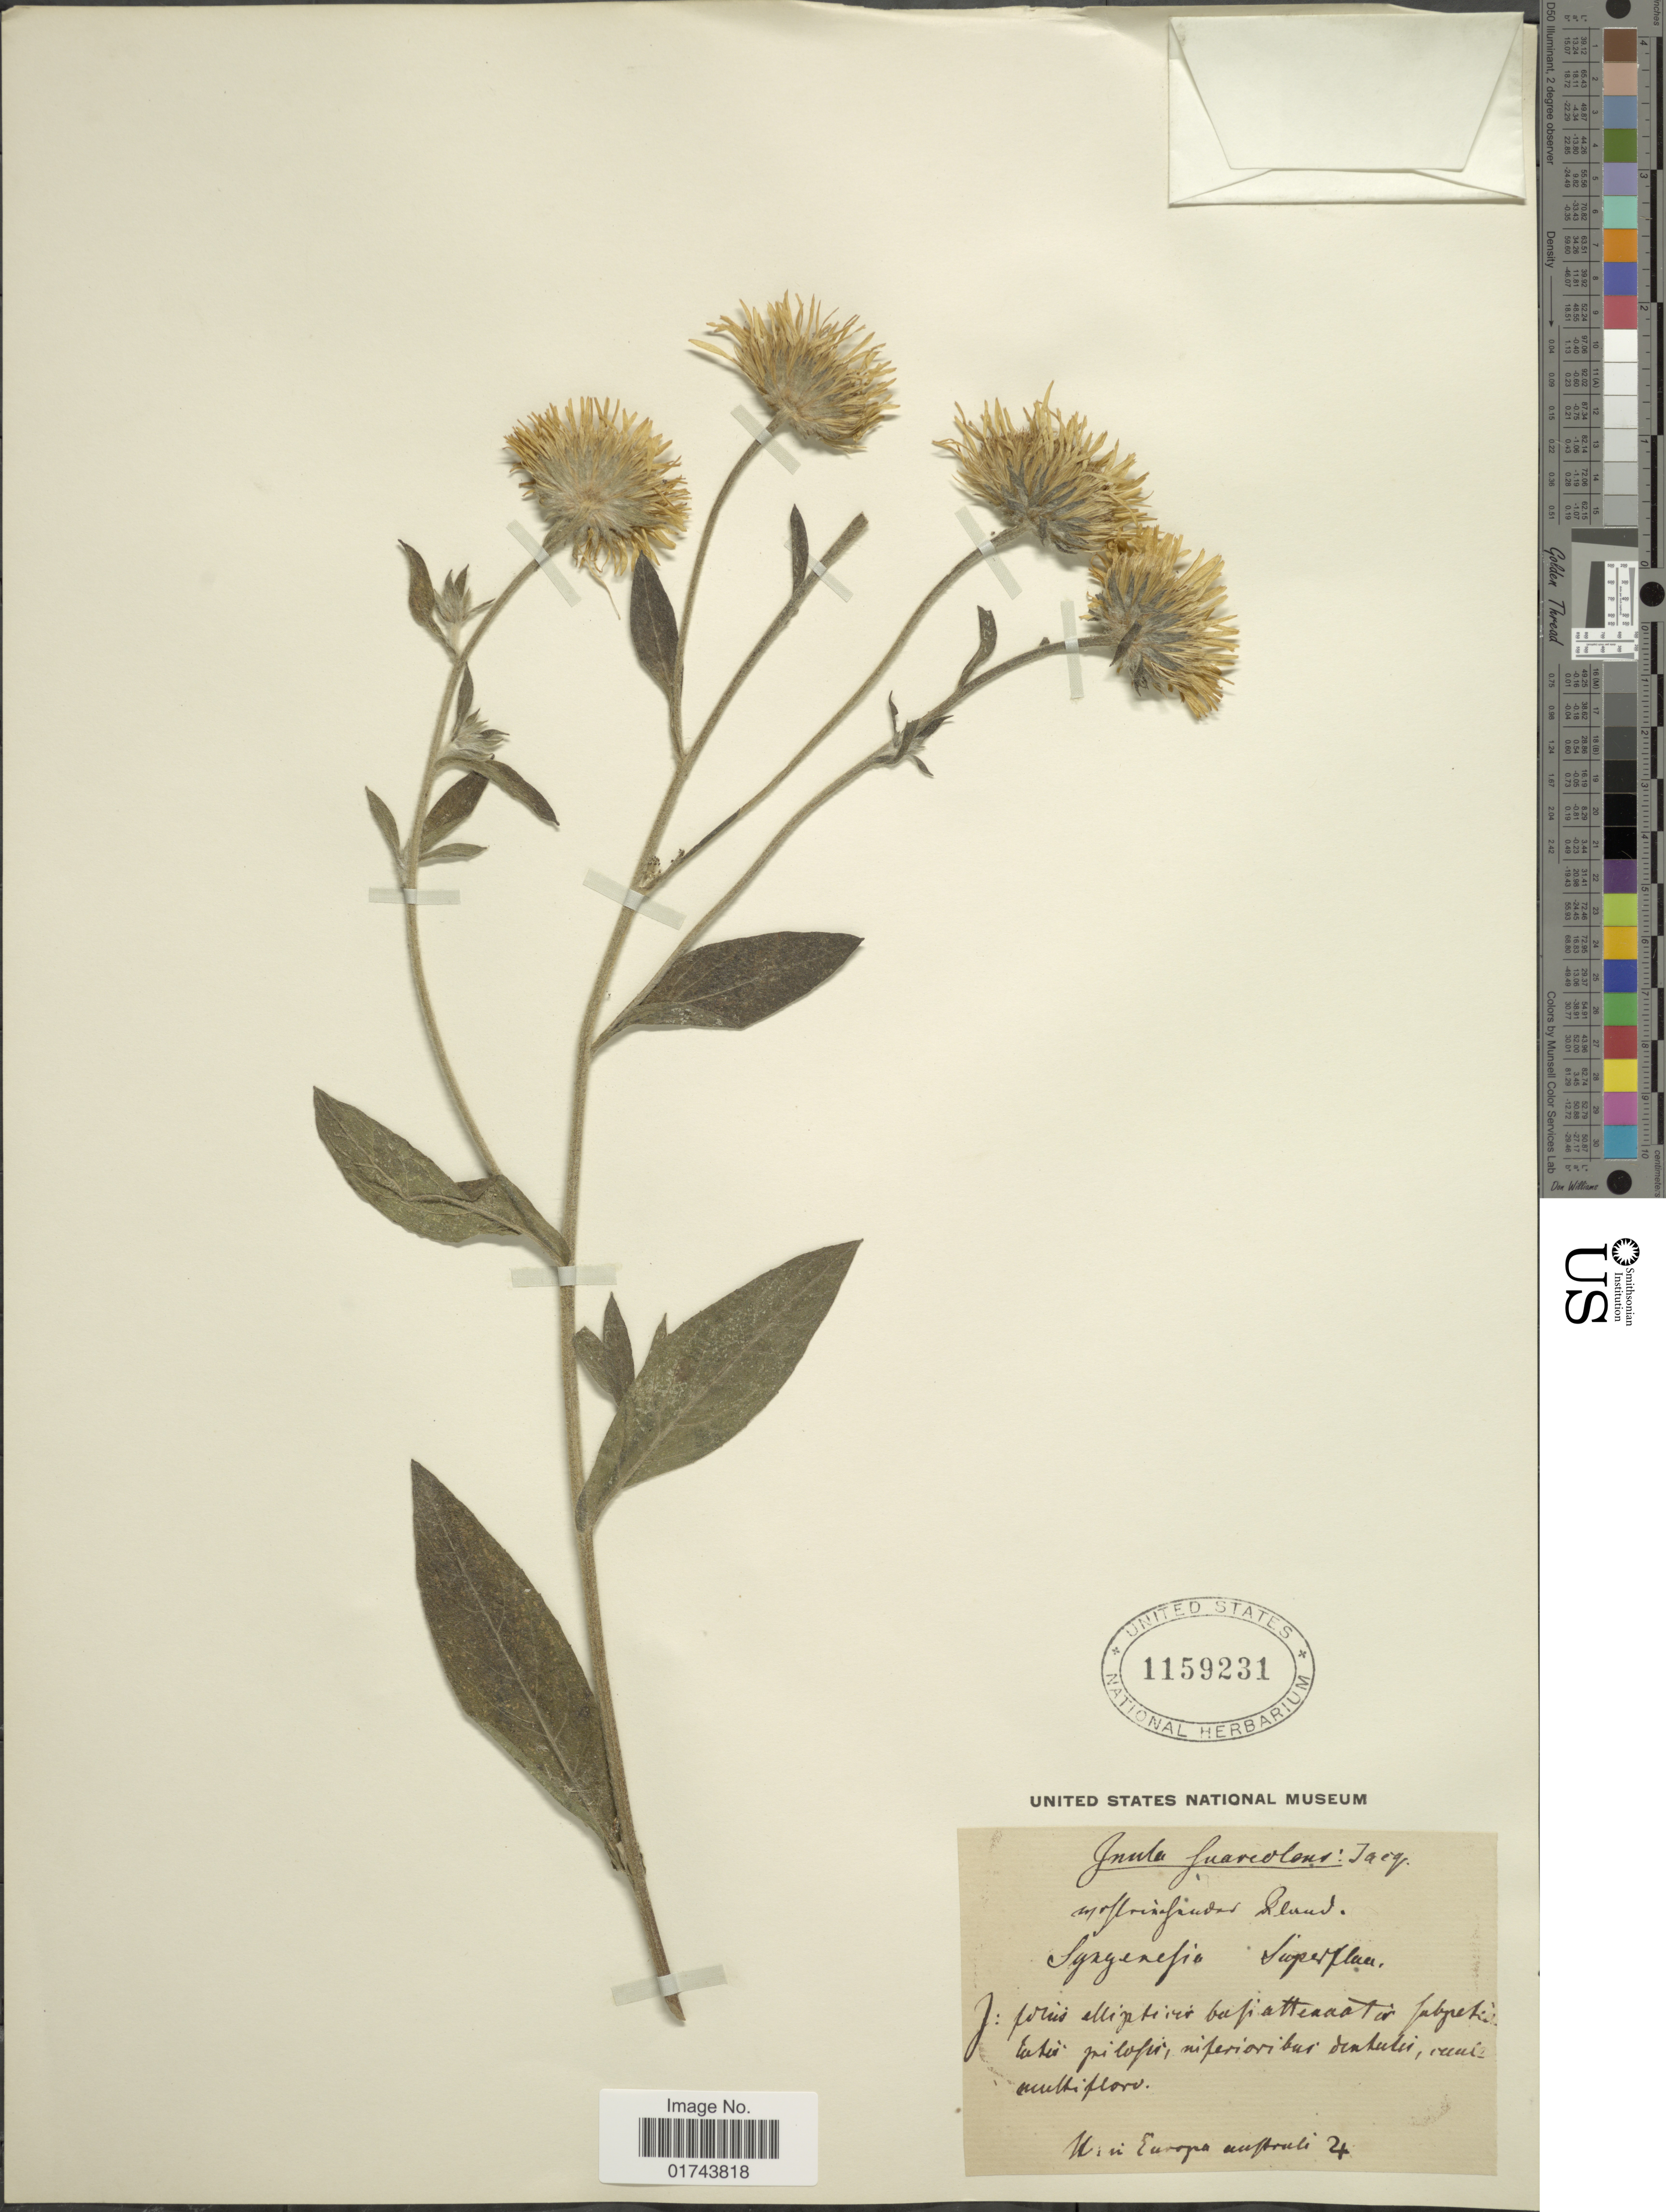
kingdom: Plantae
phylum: Tracheophyta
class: Magnoliopsida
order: Asterales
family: Asteraceae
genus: Inula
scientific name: Inula suaveolens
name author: Jacq.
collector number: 4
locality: Europa australi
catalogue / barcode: US 1159231